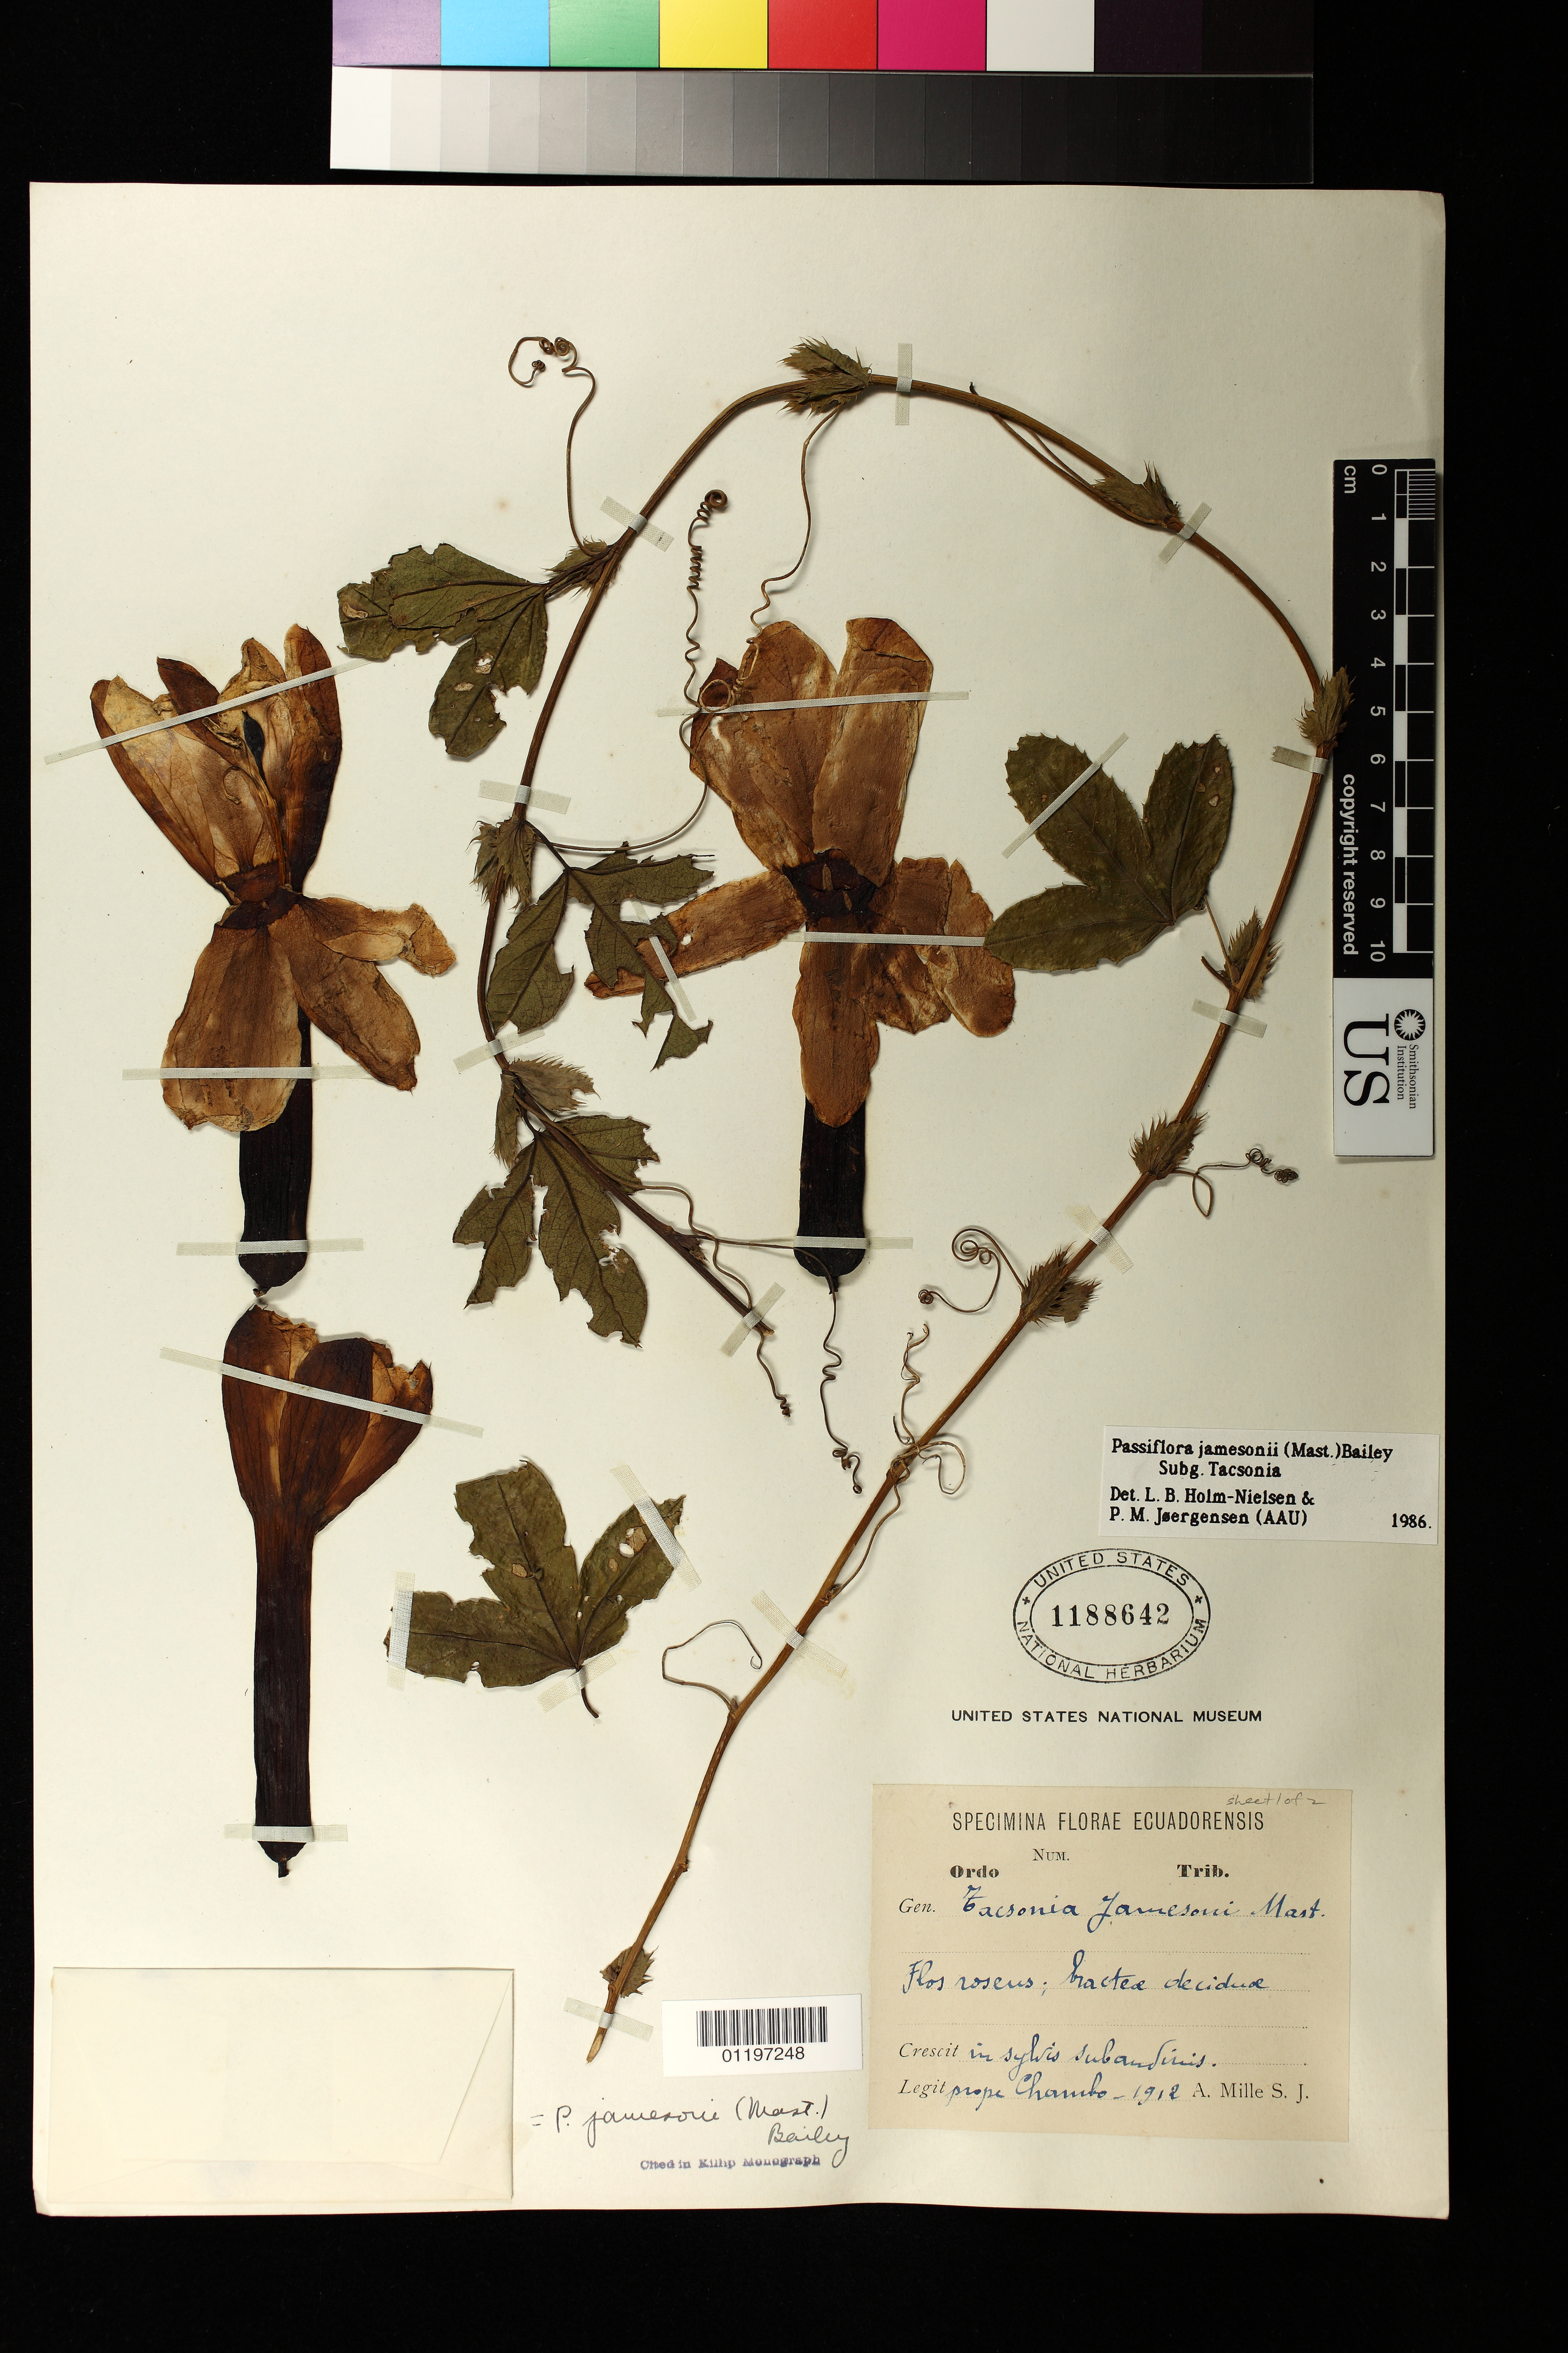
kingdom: Plantae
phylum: Tracheophyta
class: Magnoliopsida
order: Malpighiales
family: Passifloraceae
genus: Passiflora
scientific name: Passiflora jamesonii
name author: (Mast.) L.H. Bailey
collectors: A. Mille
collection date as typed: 1912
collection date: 1912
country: Ecuador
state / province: Chimborazo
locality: prope Chambo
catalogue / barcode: US 1188642